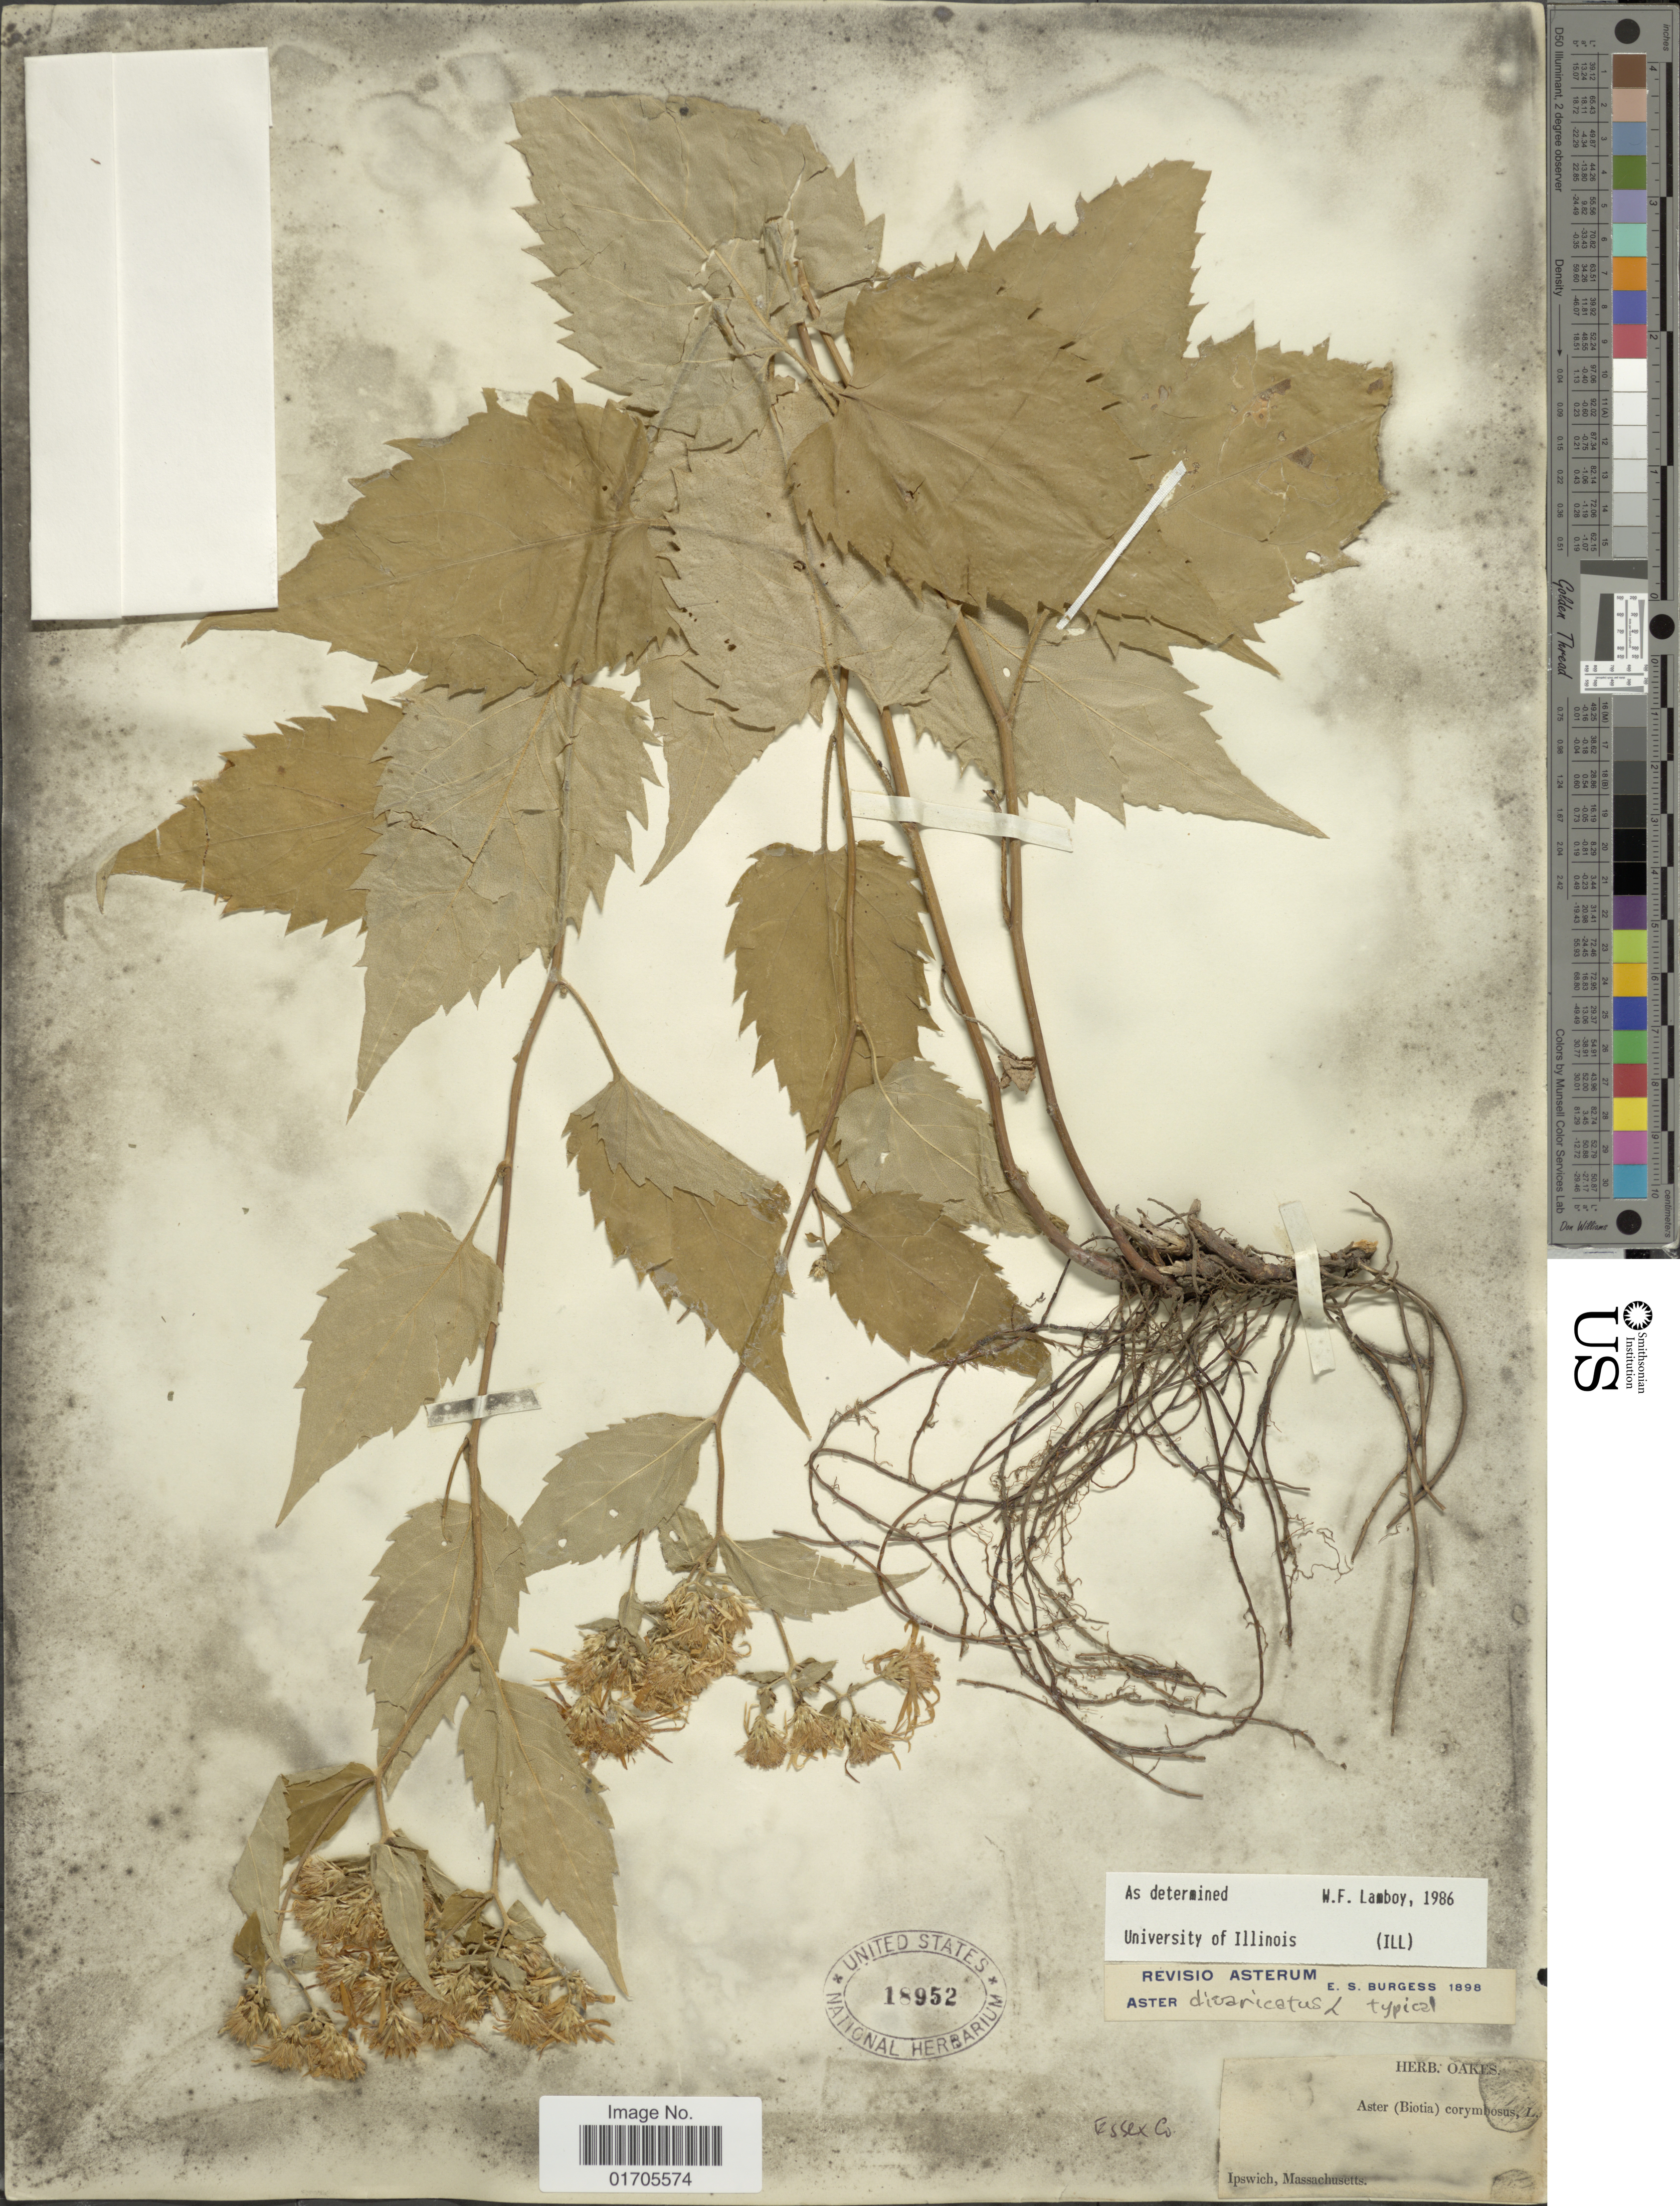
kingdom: Plantae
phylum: Tracheophyta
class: Magnoliopsida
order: Asterales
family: Asteraceae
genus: Eurybia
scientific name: Eurybia divaricata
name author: (L.) G.L. Nesom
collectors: ex herb. Oakes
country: United States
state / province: Massachusetts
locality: Ipswich, Massachusetts. Essex Co.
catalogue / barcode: US 18952